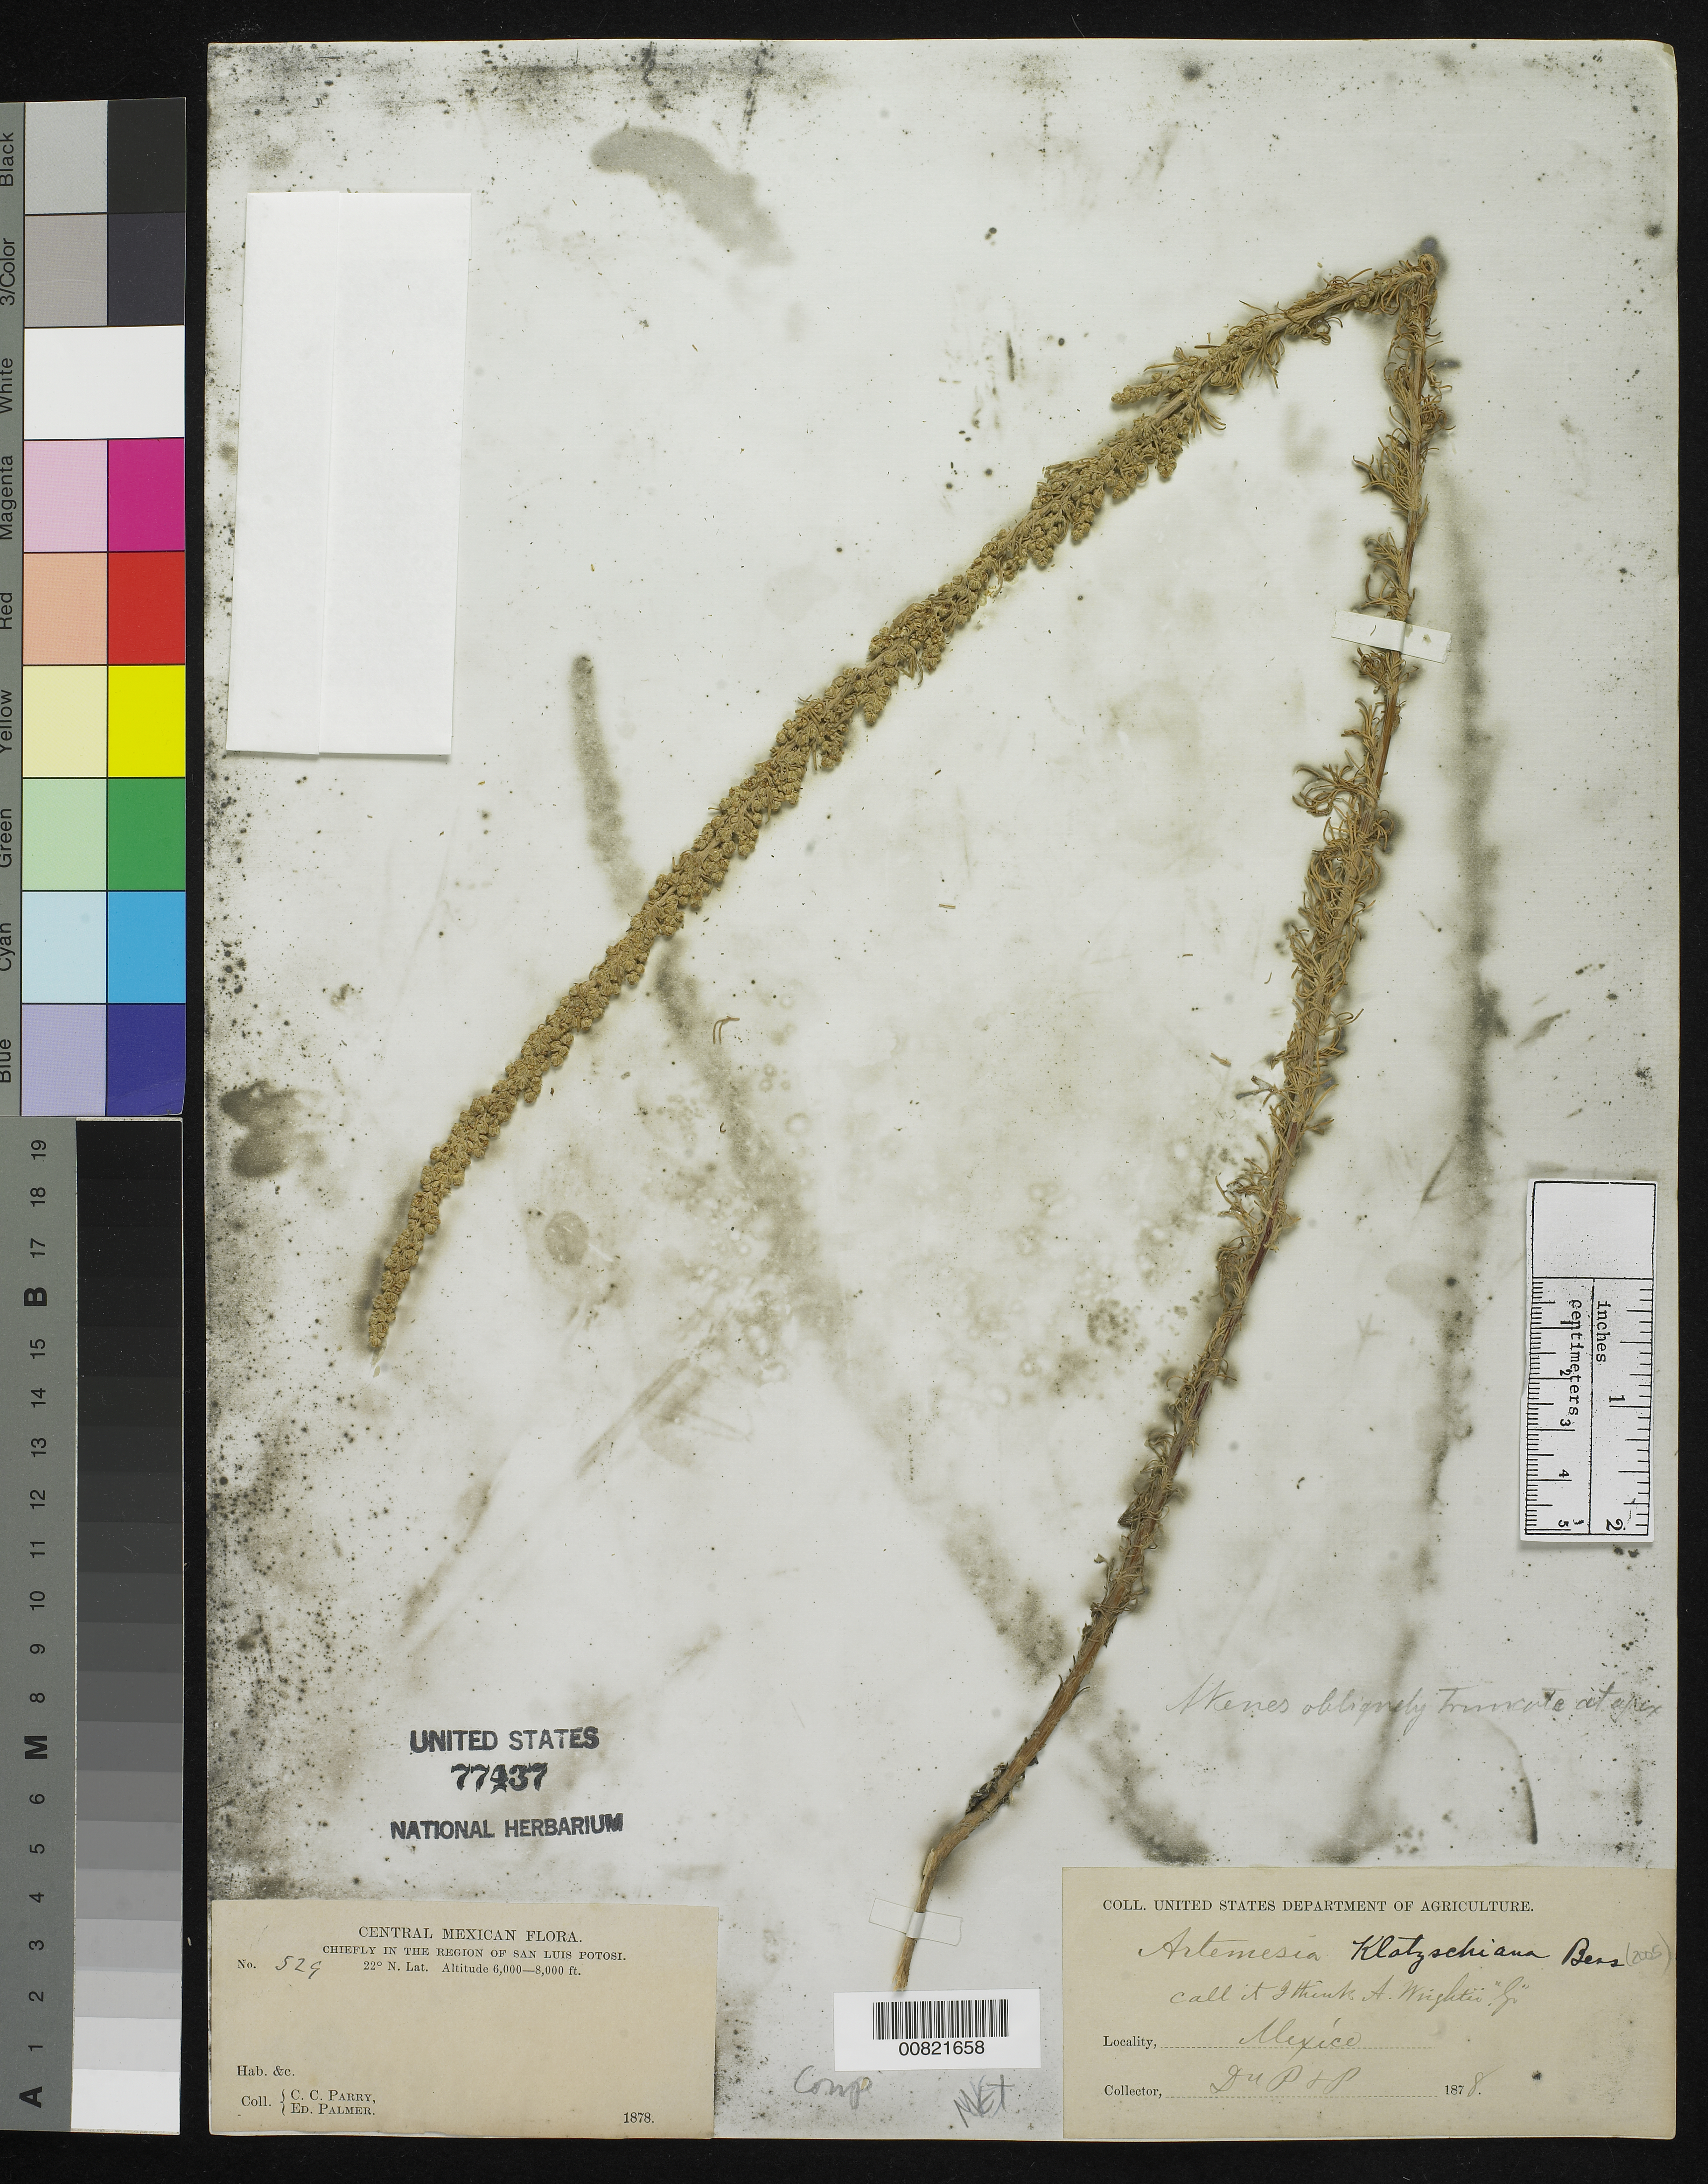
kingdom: Plantae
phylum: Tracheophyta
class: Magnoliopsida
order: Asterales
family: Asteraceae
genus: Artemisia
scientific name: Artemisia klotzchiana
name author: Besser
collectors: C. C. Parry & E. Palmer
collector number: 529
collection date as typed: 1878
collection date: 1878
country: Mexico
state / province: San Luis Potosí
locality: Chiefly in the region of San Luis Potosí.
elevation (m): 1829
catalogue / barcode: US 77437